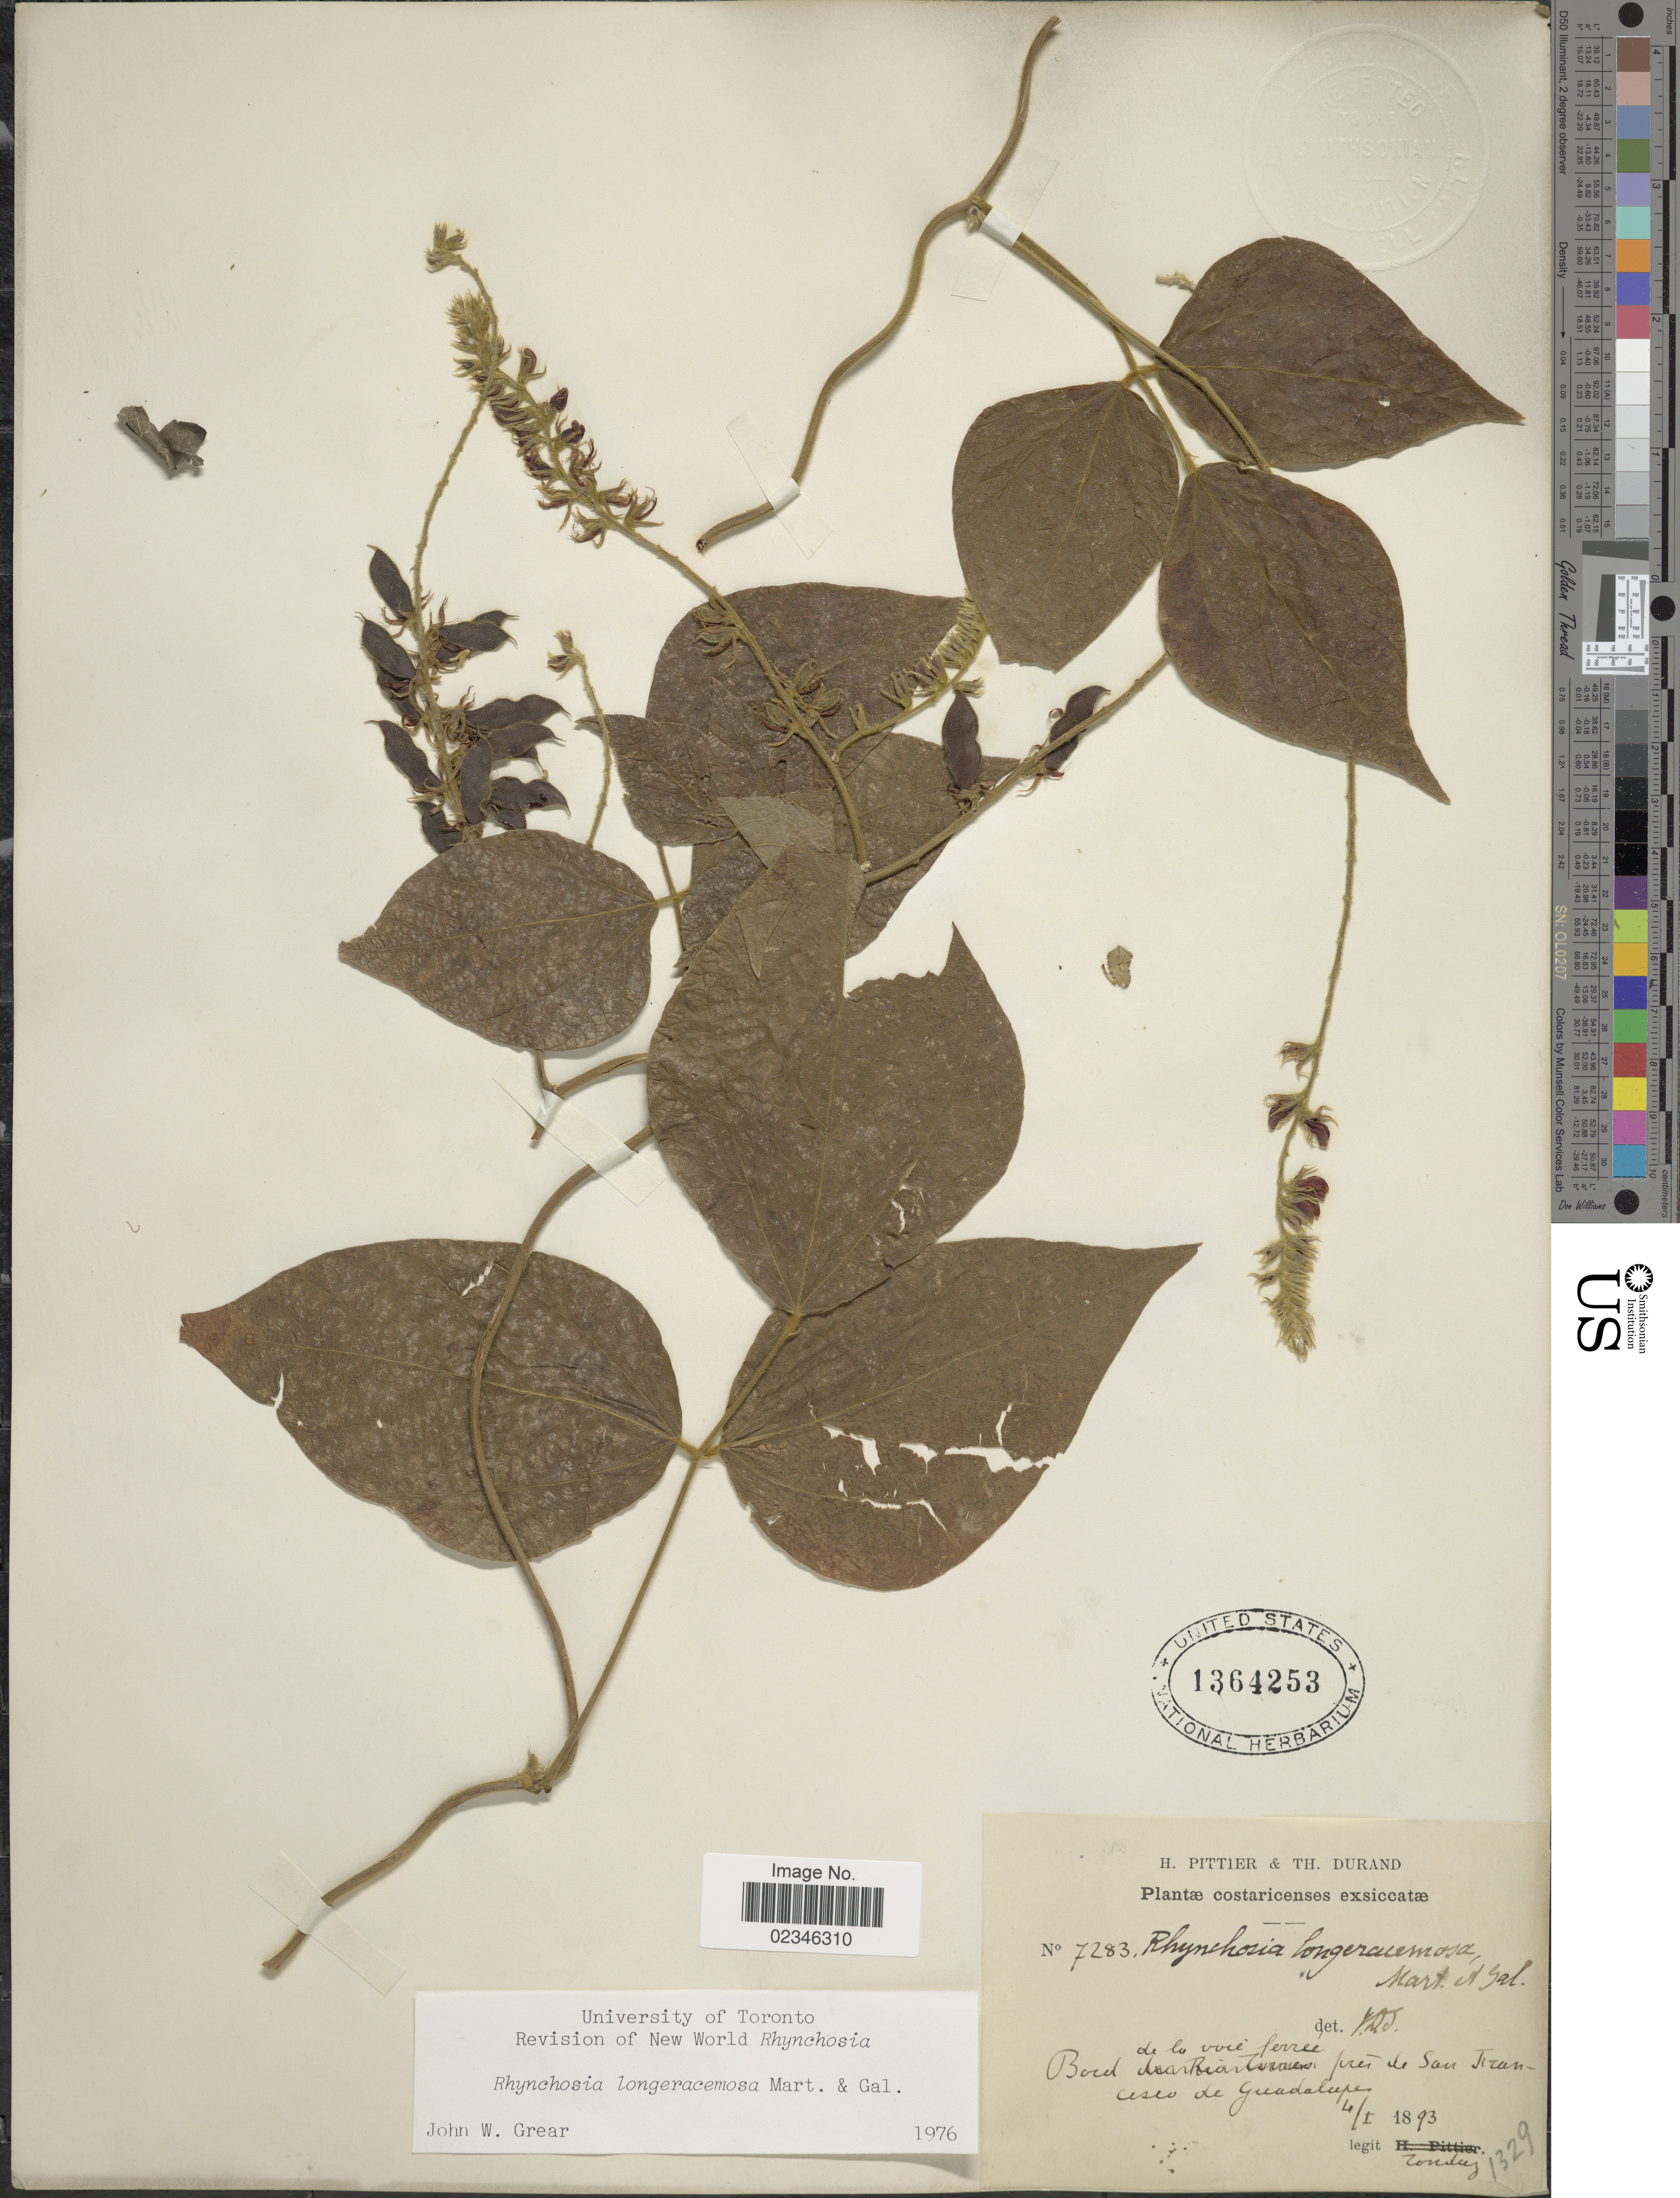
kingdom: Plantae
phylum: Tracheophyta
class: Magnoliopsida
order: Fabales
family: Fabaceae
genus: Rhynchosia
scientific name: Rhynchosia longeracemosa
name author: M. Martens & Galeotti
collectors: A. Tonduz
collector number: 7283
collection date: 1893-01-04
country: Costa Rica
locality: Bord de la voie ferree, près de San Francisco de Guadalupe.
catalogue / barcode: US 1364253